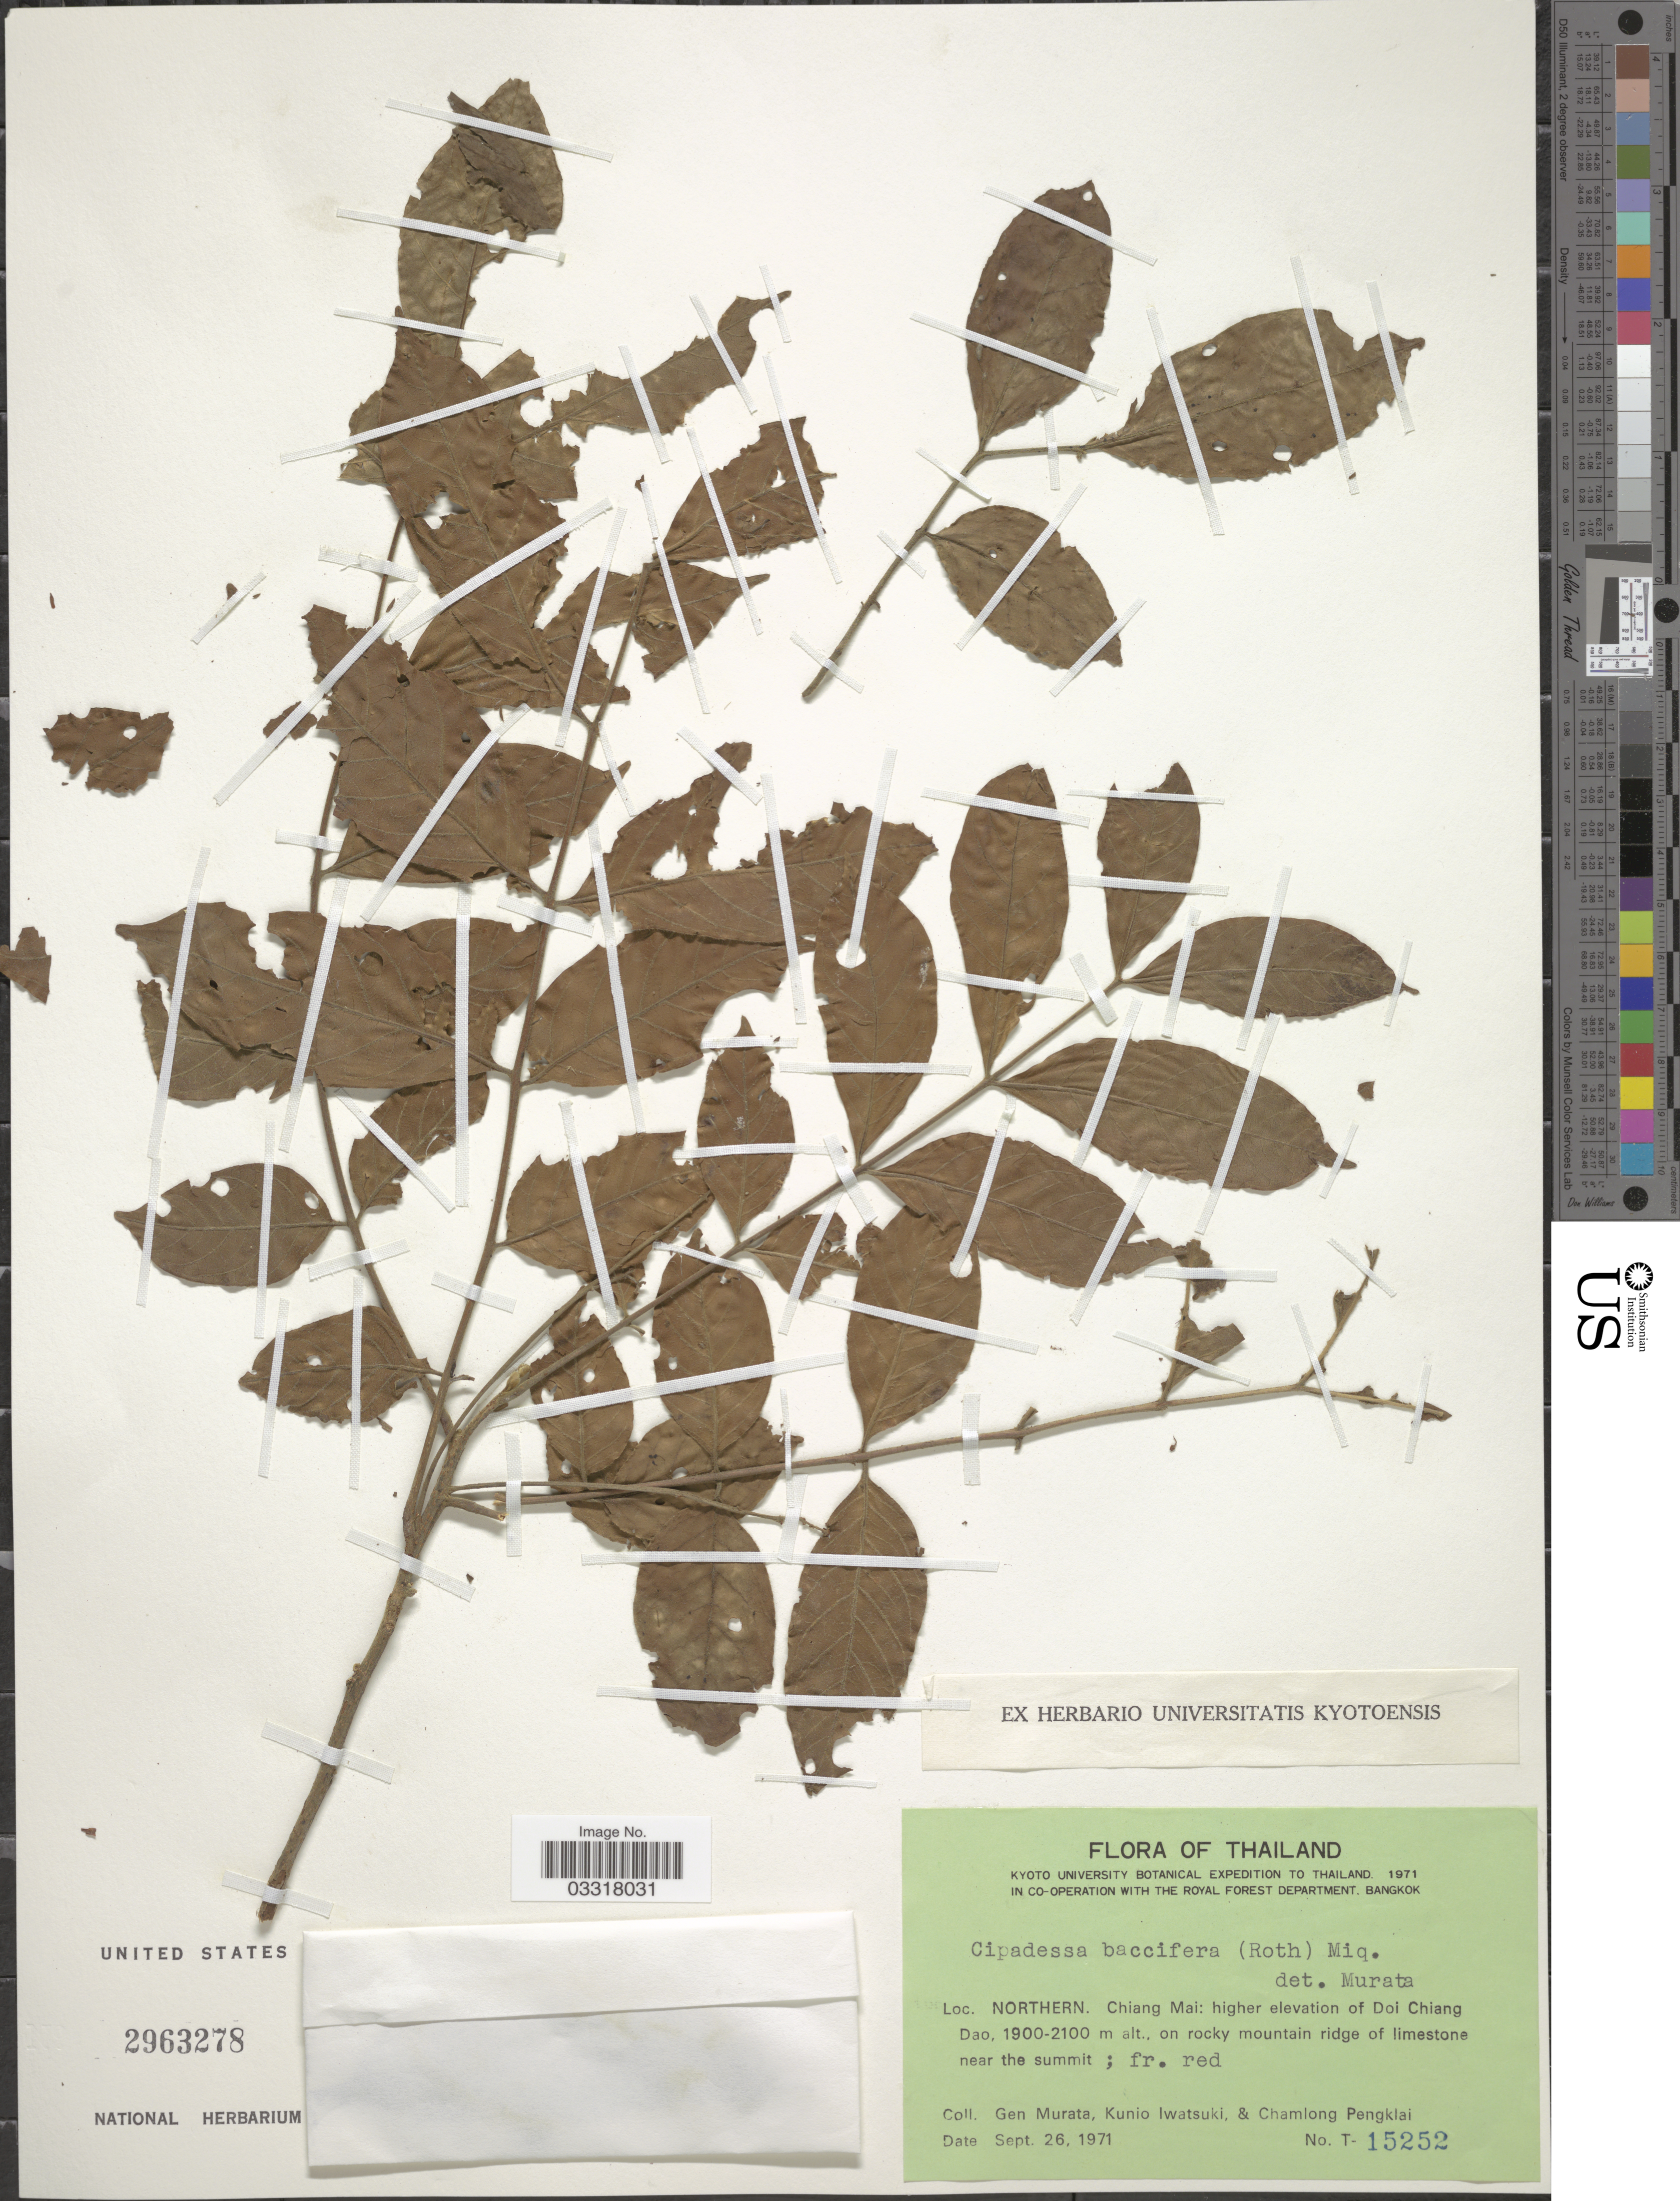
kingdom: Plantae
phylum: Tracheophyta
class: Magnoliopsida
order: Sapindales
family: Meliaceae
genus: Cipadessa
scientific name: Cipadessa baccifera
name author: Miq.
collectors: G. Murata, K. Iwatsuki & Chamlong Pengklai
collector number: T-15252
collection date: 1971-09-26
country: Thailand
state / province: Chiang Mai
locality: Northern. higher elevation of Doi Chiang Dao, on rocky mountain ridge of limestone near the summit.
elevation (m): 1900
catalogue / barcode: US 2963278